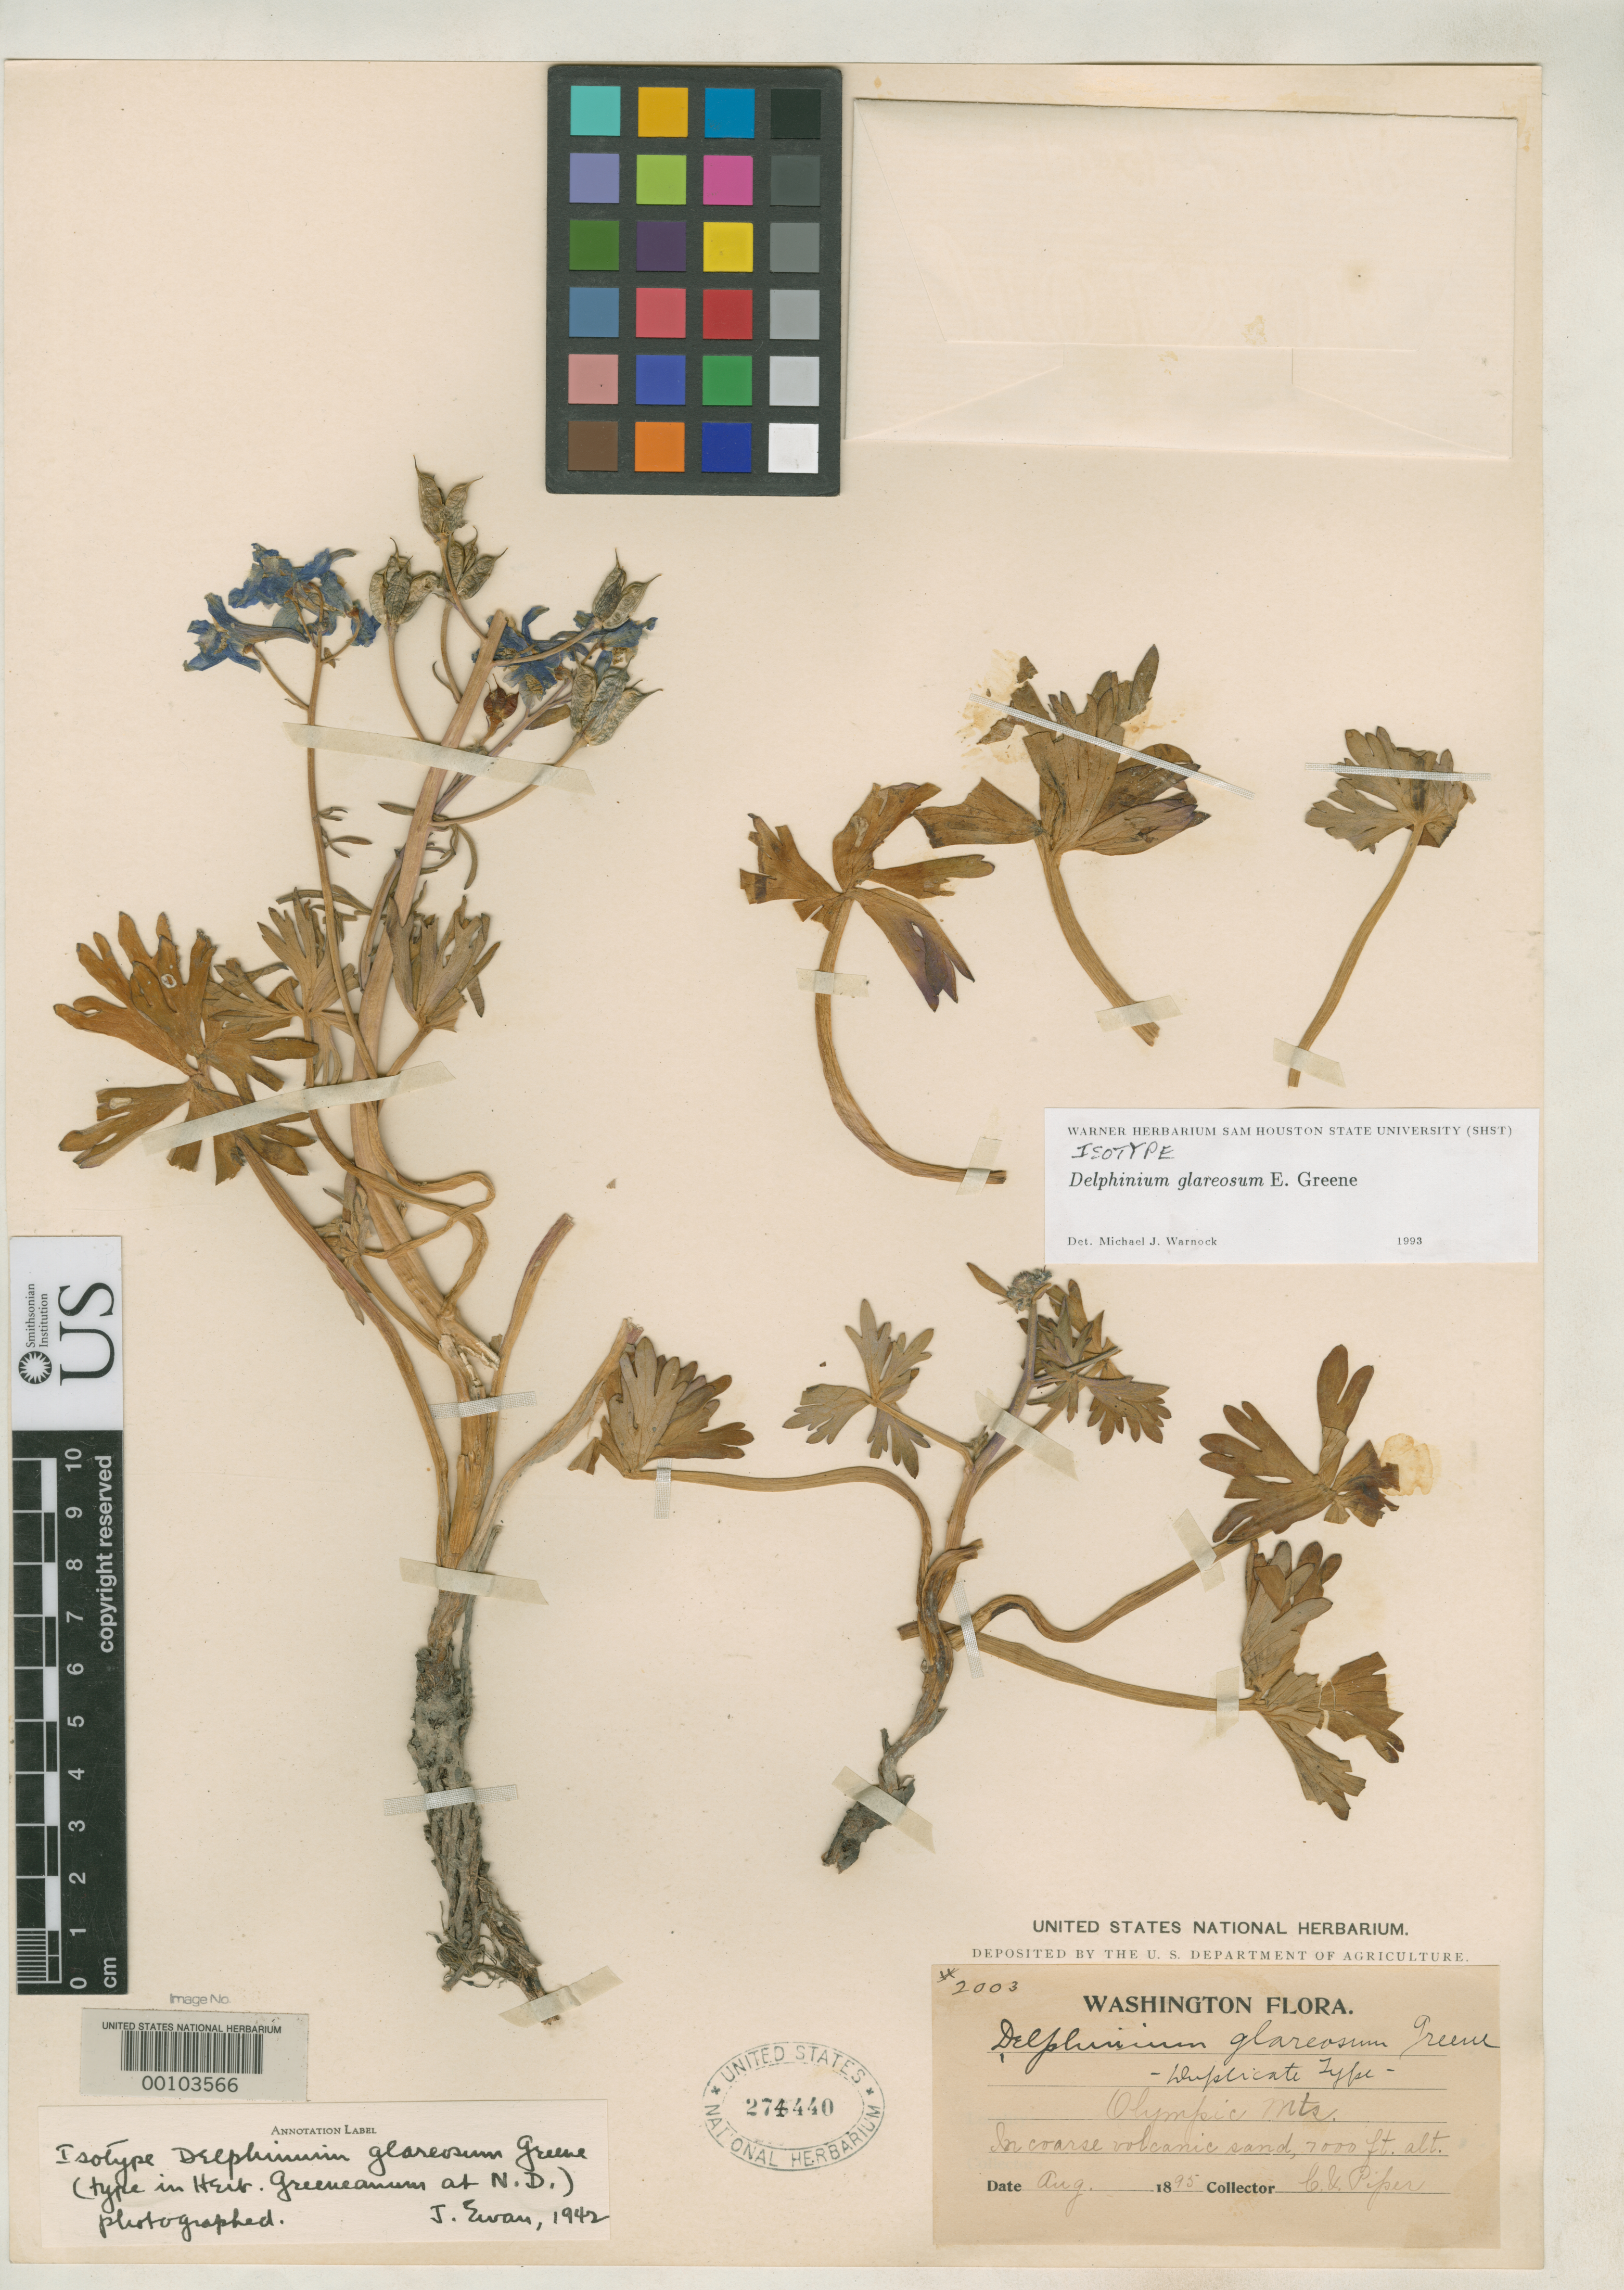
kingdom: Plantae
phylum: Tracheophyta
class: Magnoliopsida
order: Ranunculales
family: Ranunculaceae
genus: Delphinium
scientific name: Delphinium glareosum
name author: Greene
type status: Isotype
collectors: C. V. Piper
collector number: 2003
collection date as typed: Aug 1895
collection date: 1895-08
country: United States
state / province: Washington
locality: Summit of Mt. Steele, Olympic Mts.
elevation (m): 2134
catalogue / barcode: US 274440